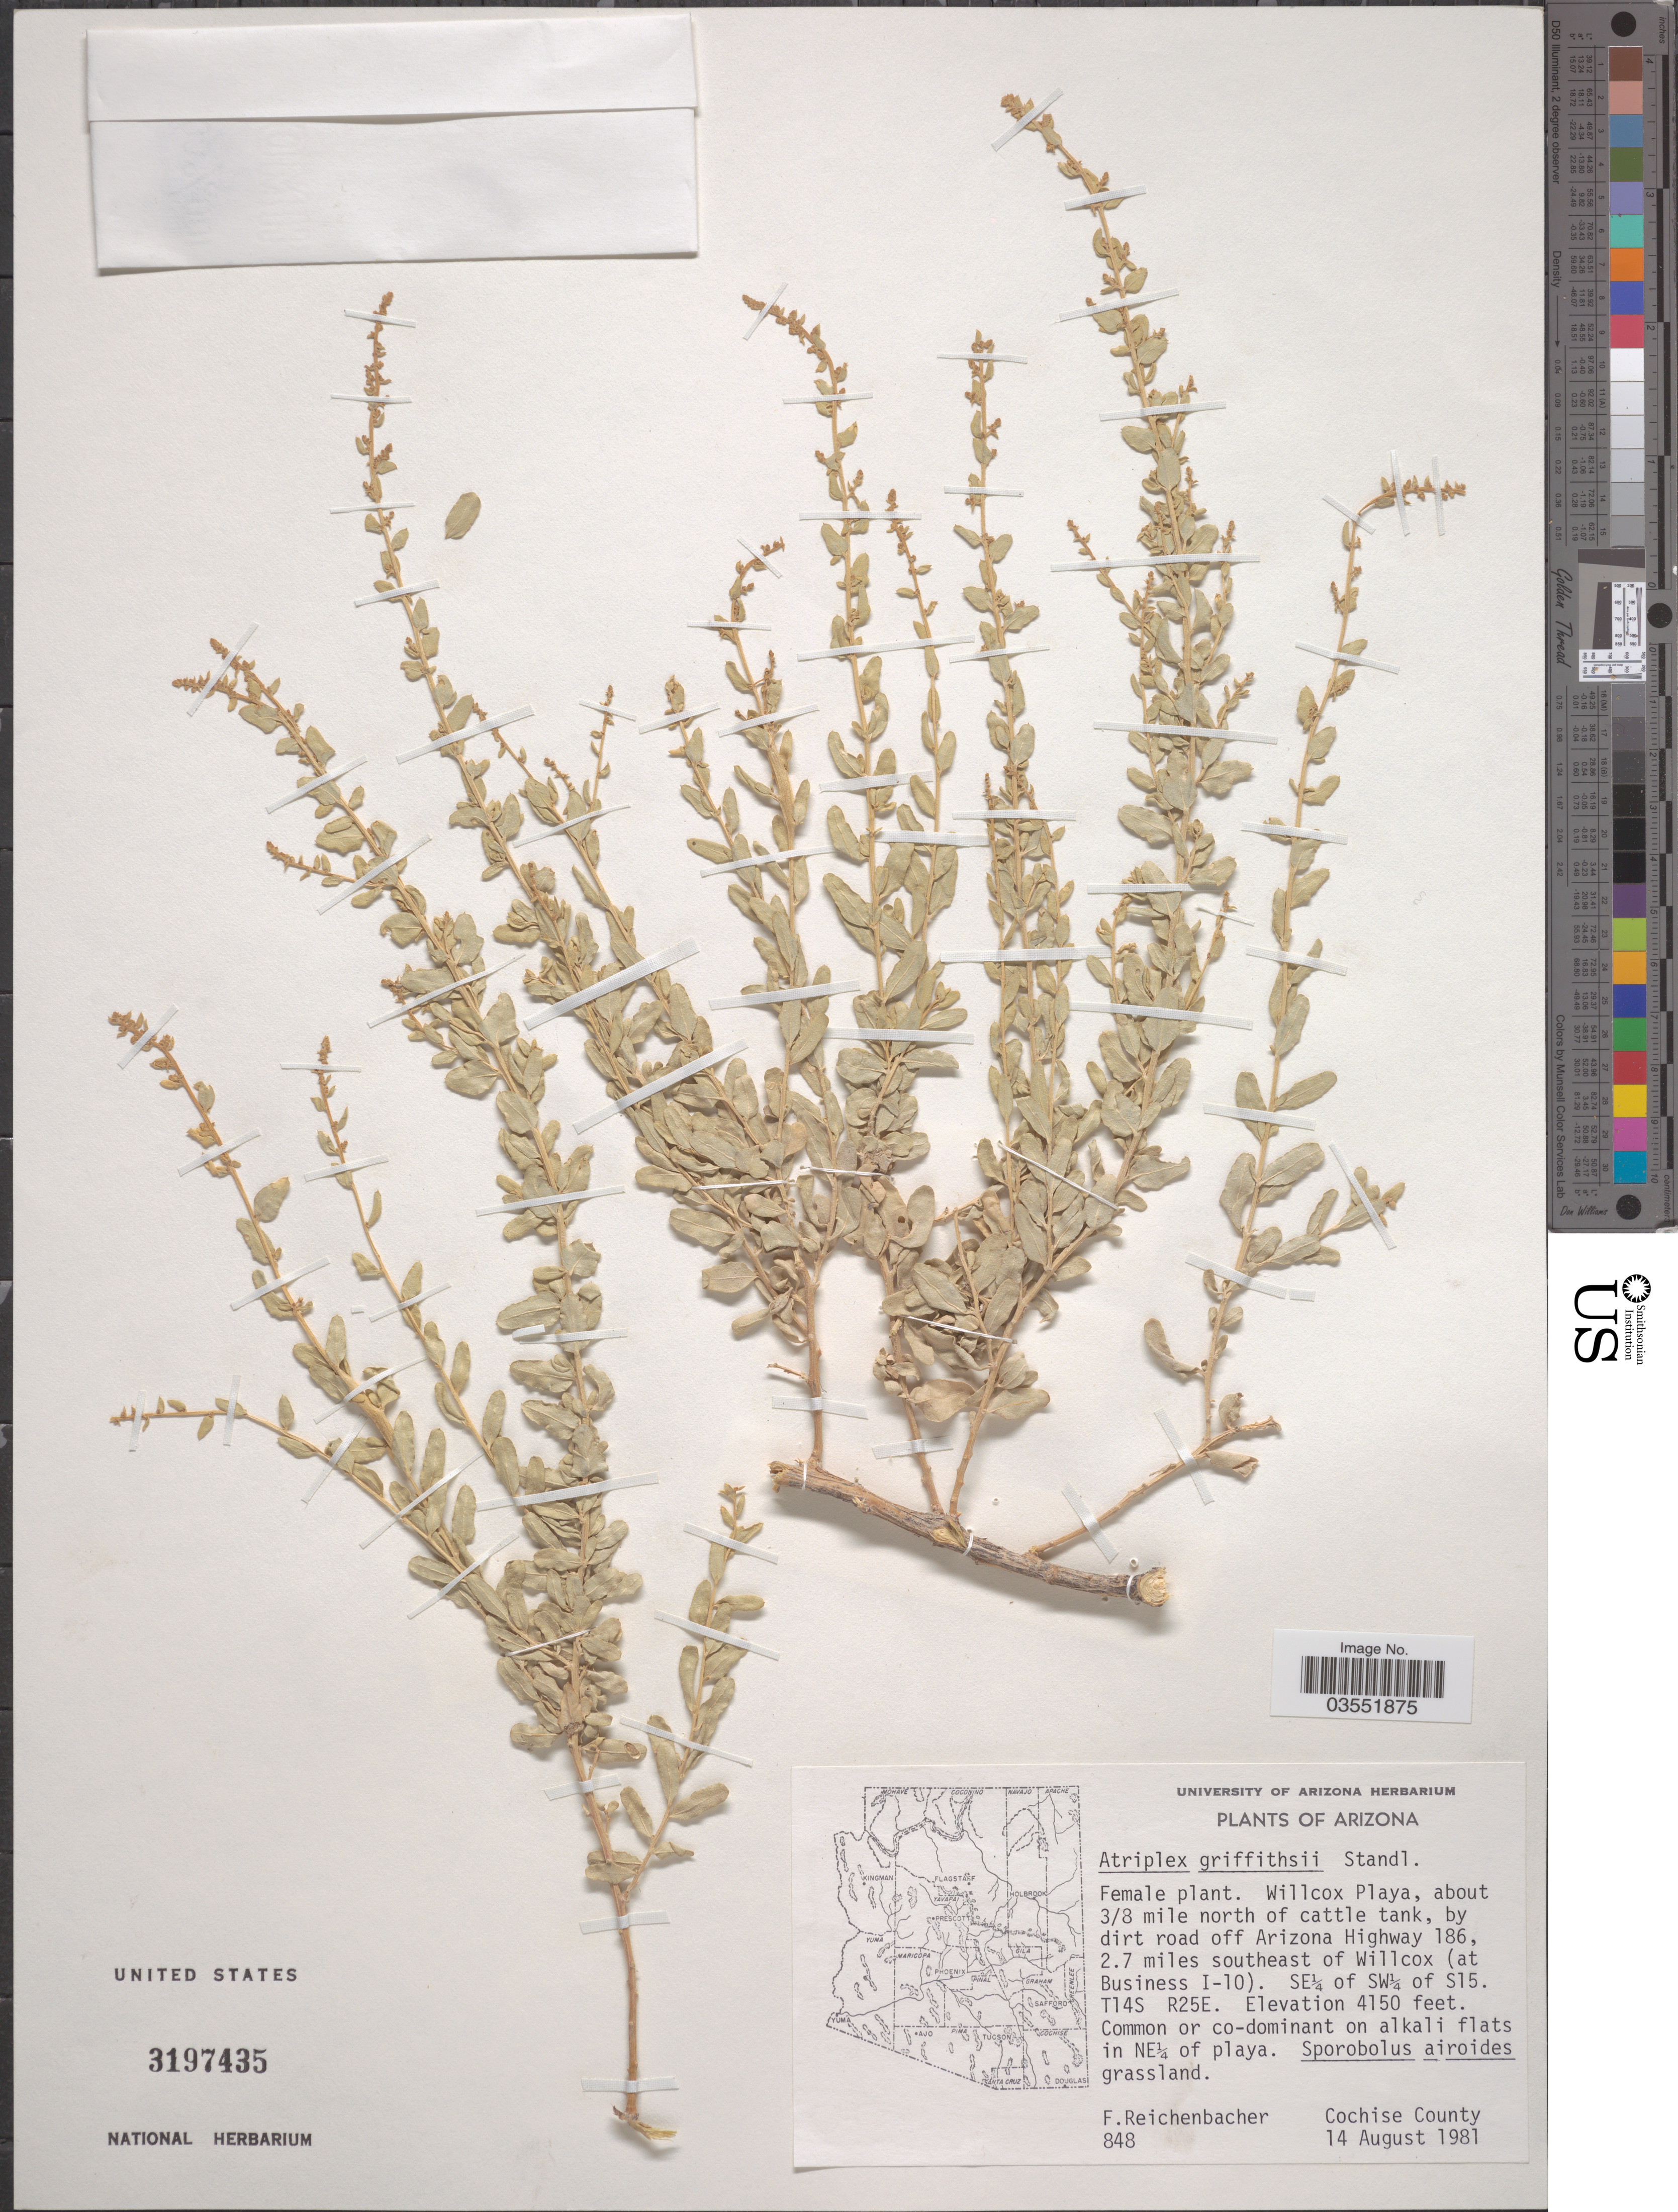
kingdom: Plantae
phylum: Tracheophyta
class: Magnoliopsida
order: Caryophyllales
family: Amaranthaceae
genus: Atriplex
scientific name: Atriplex griffithsii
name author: Standl.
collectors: Reichenbacher, F. W.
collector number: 848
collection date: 1981-08-14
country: United States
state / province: Arizona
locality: Willcox Playa, about 3/8 mile north of cattle tank, by dirt road off Arizona Highway 186, 2.7 miles southeast of Willcox (at Business I-10). SE¼ of SW¼ of S15. T14S R25E. On alkali flats in NE¼ of playa. Cochise County.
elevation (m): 1265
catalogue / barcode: US 3197435